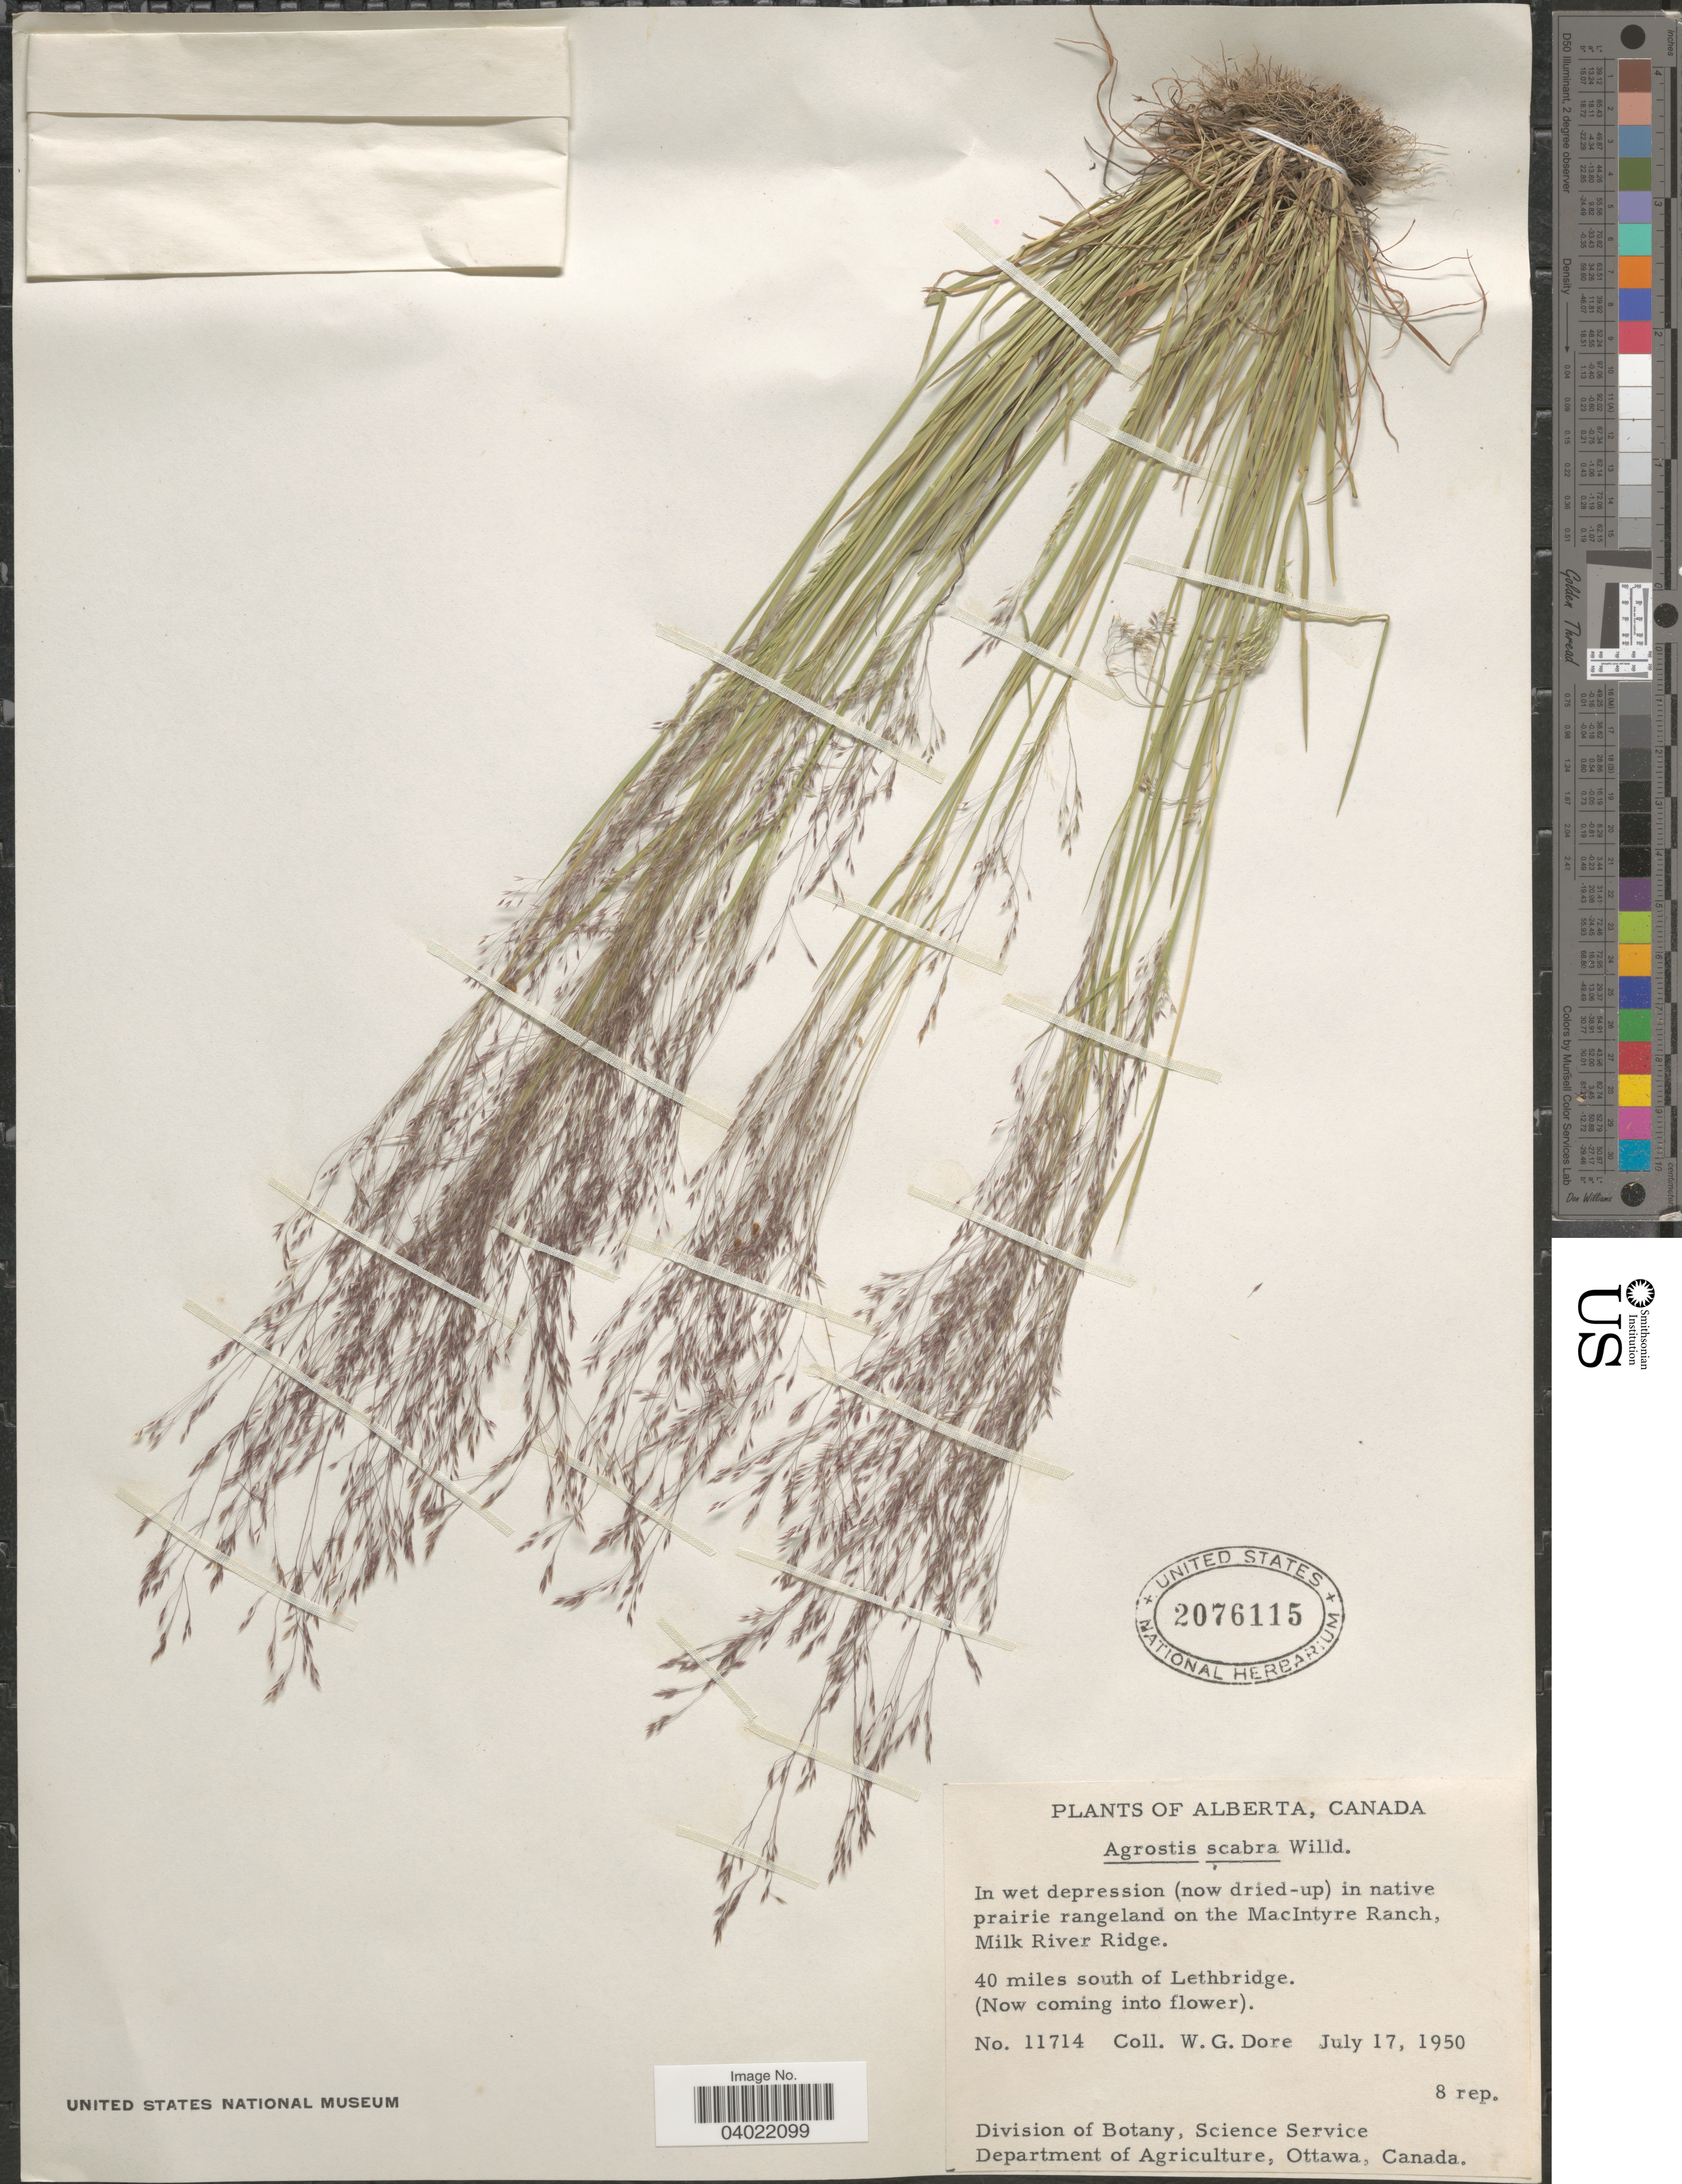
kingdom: Plantae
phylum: Tracheophyta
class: Liliopsida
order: Poales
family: Poaceae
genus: Agrostis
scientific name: Agrostis scabra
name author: Willd.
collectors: W. Dore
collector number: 11714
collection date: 1950-07-17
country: Canada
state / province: Alberta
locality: In wet depression (now dried-up) in native prairie rangeland on the MacIntyre Ranch, Milk River Ridge. 40 miles south of Lethbridge.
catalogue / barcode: US 2076115